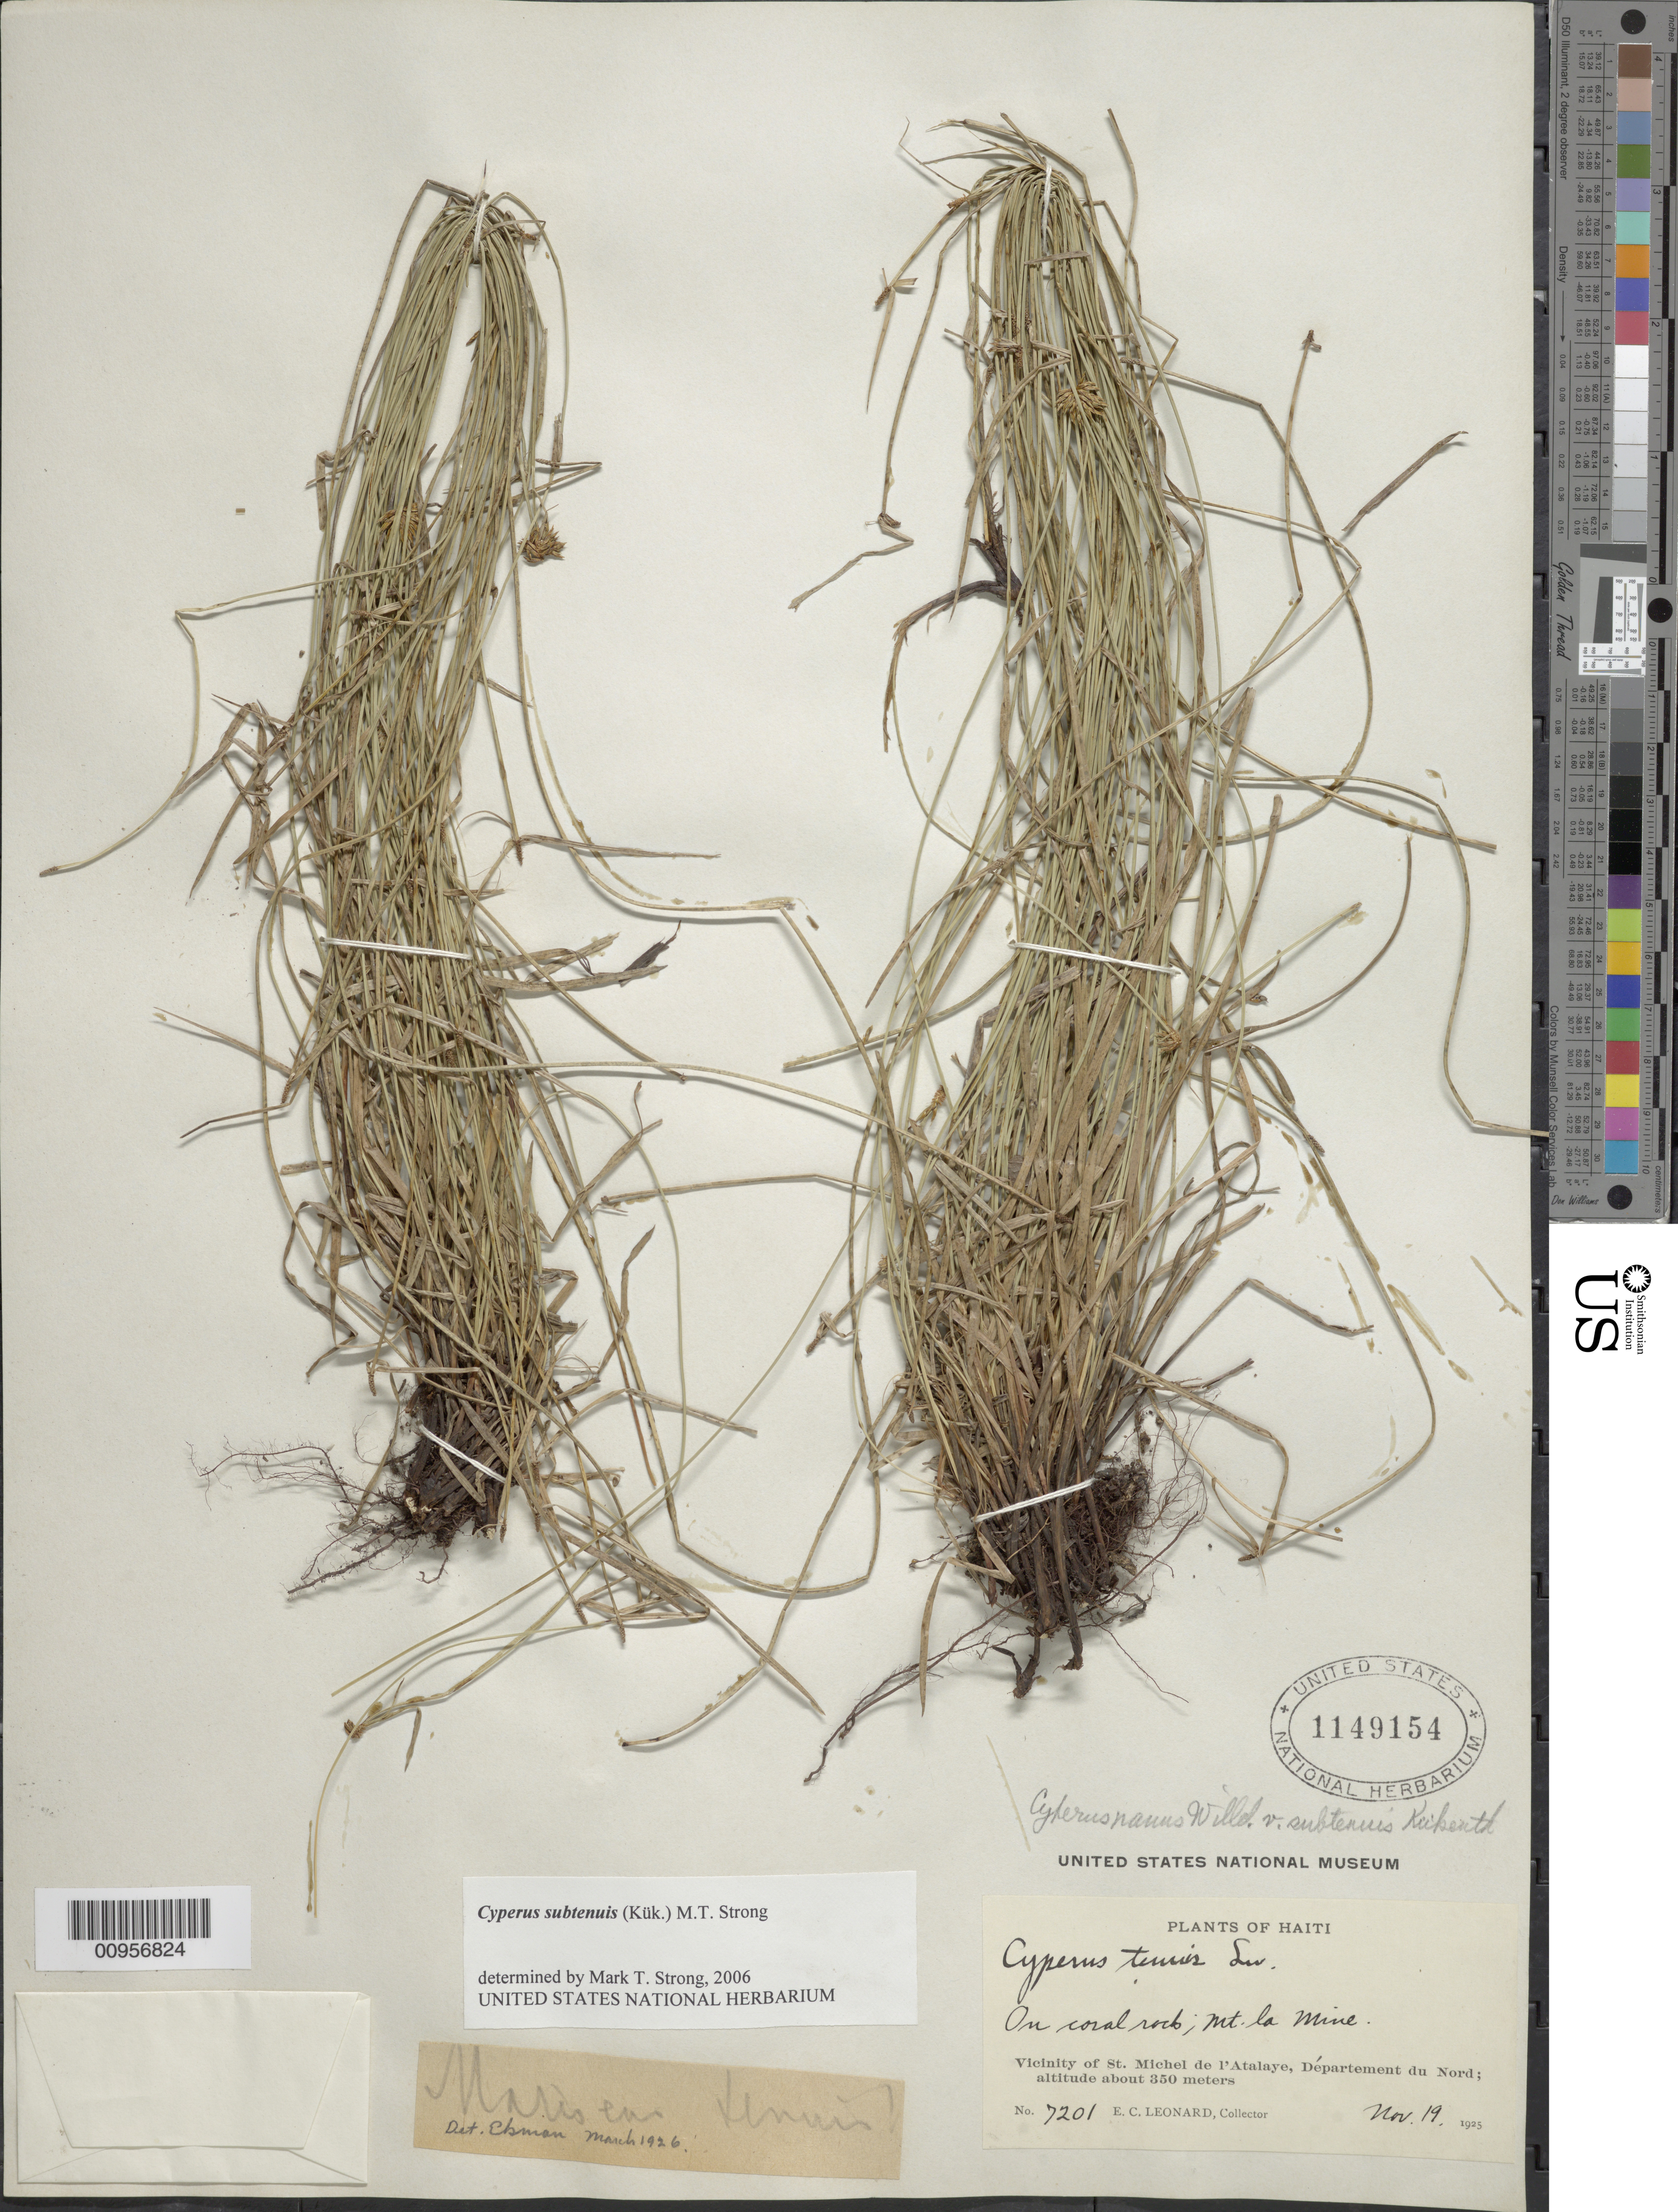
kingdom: Plantae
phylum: Tracheophyta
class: Liliopsida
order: Poales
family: Cyperaceae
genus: Cyperus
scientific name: Cyperus subtenuis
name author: (Kük.) M.T. Strong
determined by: Strong, M. T., (US), Smithsonian Institution - National Museum of Natural History (UNITED STATES)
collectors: E. C. Leonard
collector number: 7201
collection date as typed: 19 Nov 1925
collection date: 1925-11-19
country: Haiti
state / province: Artibonite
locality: Vicinity of St. Michel de l'Atalaye, Mt. la Mine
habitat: On coral rocks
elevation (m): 350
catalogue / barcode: US 1149154